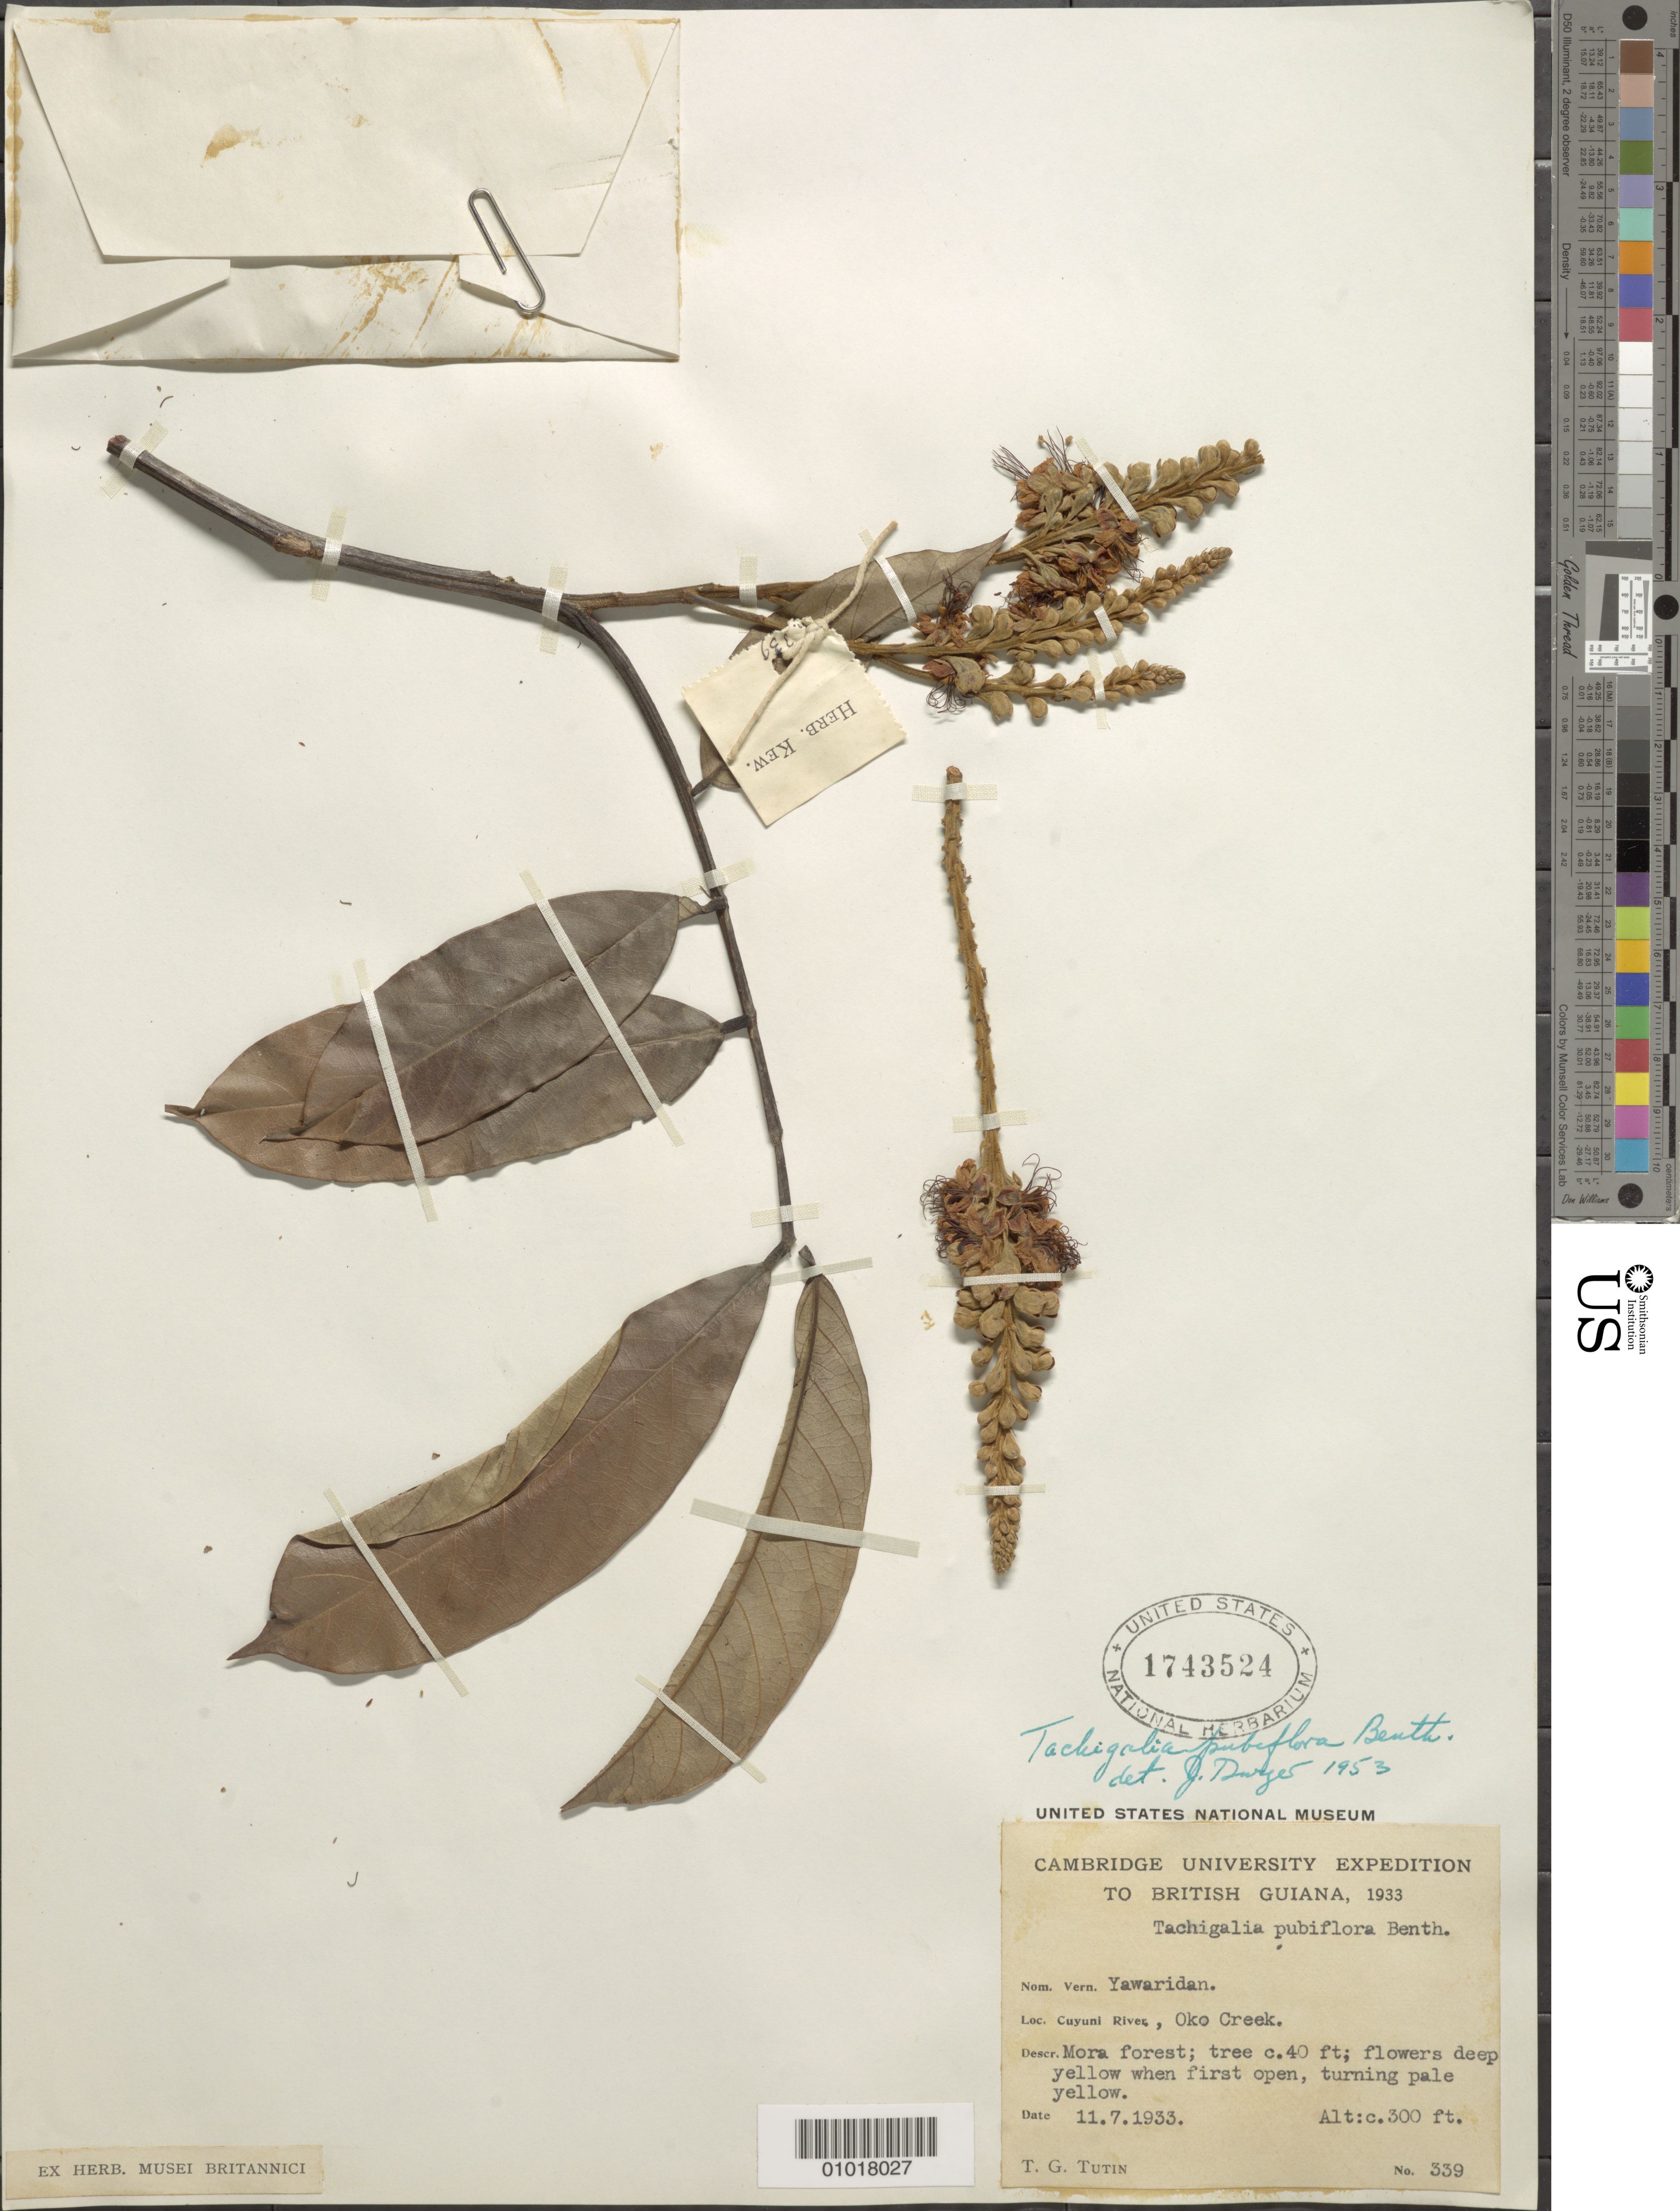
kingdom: Plantae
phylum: Tracheophyta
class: Magnoliopsida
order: Fabales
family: Fabaceae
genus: Tachigali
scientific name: Tachigali pubiflora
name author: Benth.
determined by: Dwyer, J. D., (MO), Missouri Botanical Garden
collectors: T. G. Tutin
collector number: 339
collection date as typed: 11-Jul-33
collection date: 1933-07-11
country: Guyana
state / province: Cuyuni-Mazaruni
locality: Oko Creek, Cuyuni River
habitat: Mora forest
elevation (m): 91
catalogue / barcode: US 1743524